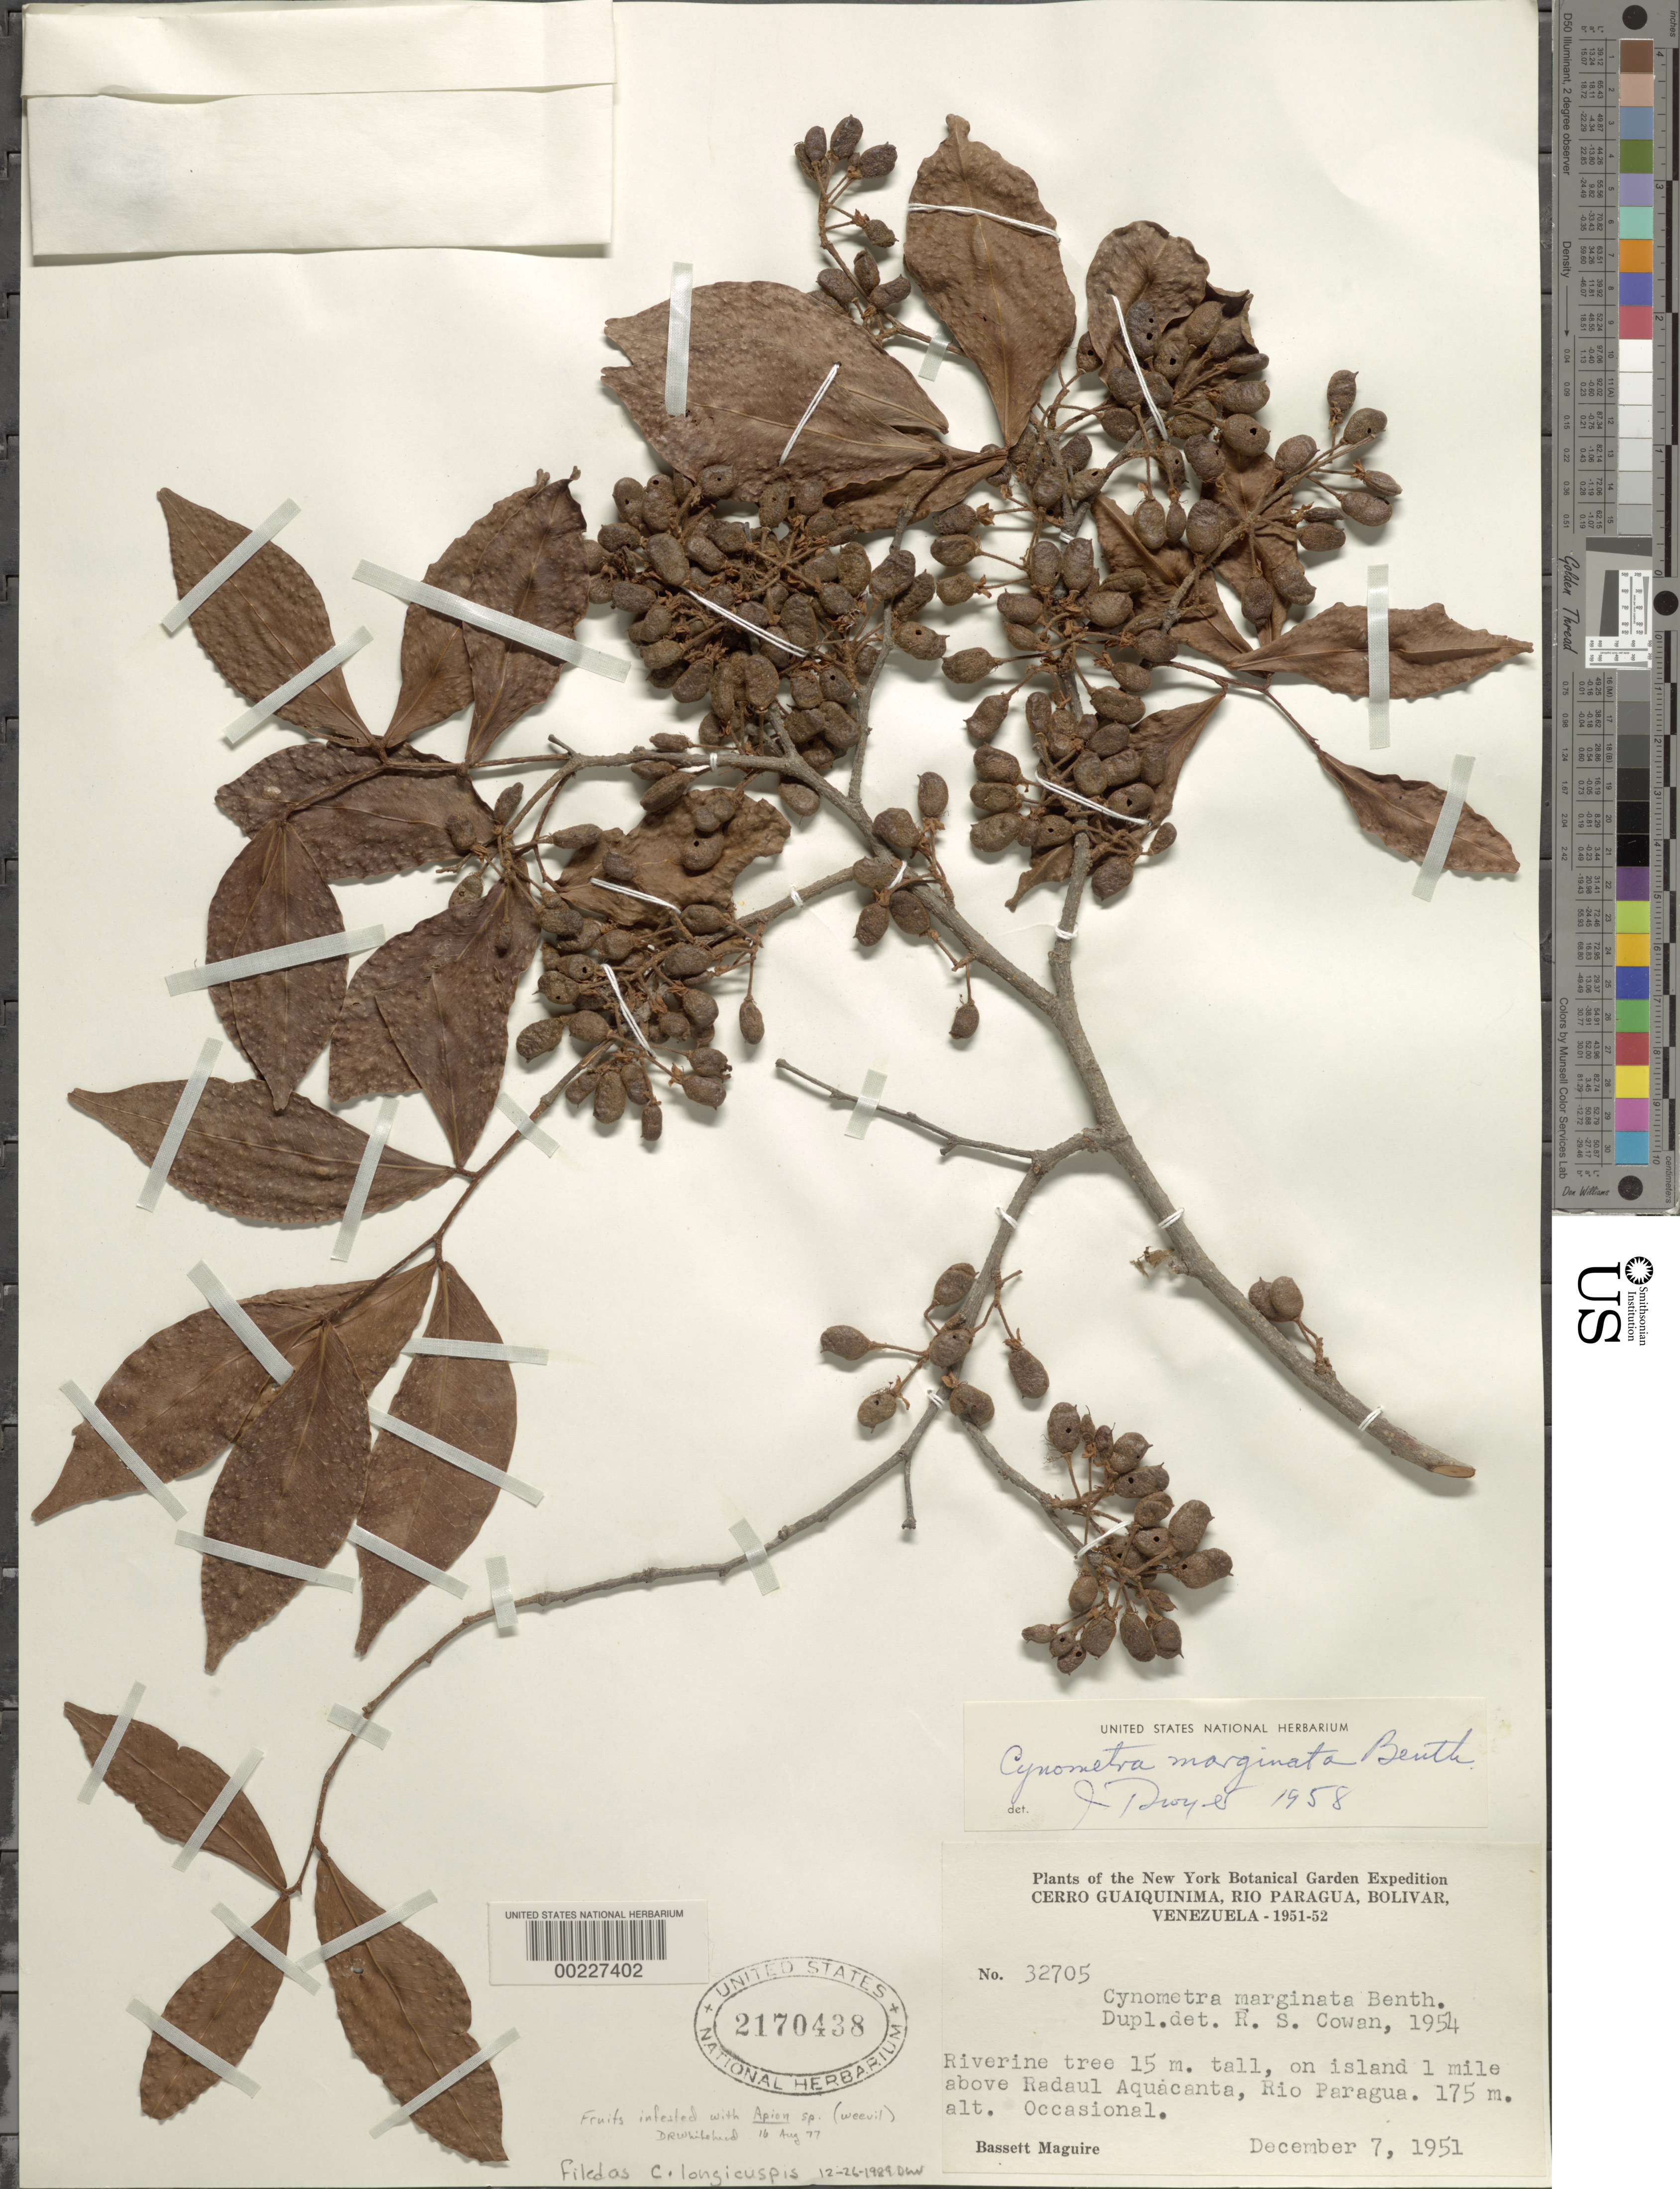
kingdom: Plantae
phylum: Tracheophyta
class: Magnoliopsida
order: Fabales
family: Fabaceae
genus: Cynometra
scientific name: Cynometra longicuspis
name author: Ducke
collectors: B. Maguire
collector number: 32705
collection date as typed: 07 Dec 1951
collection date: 1951-12-07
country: Venezuela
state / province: Bolivar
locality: On island 1 mi above radaul aquacanta, rio paragua, cerro guaiquinima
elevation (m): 175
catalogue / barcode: US 2170438